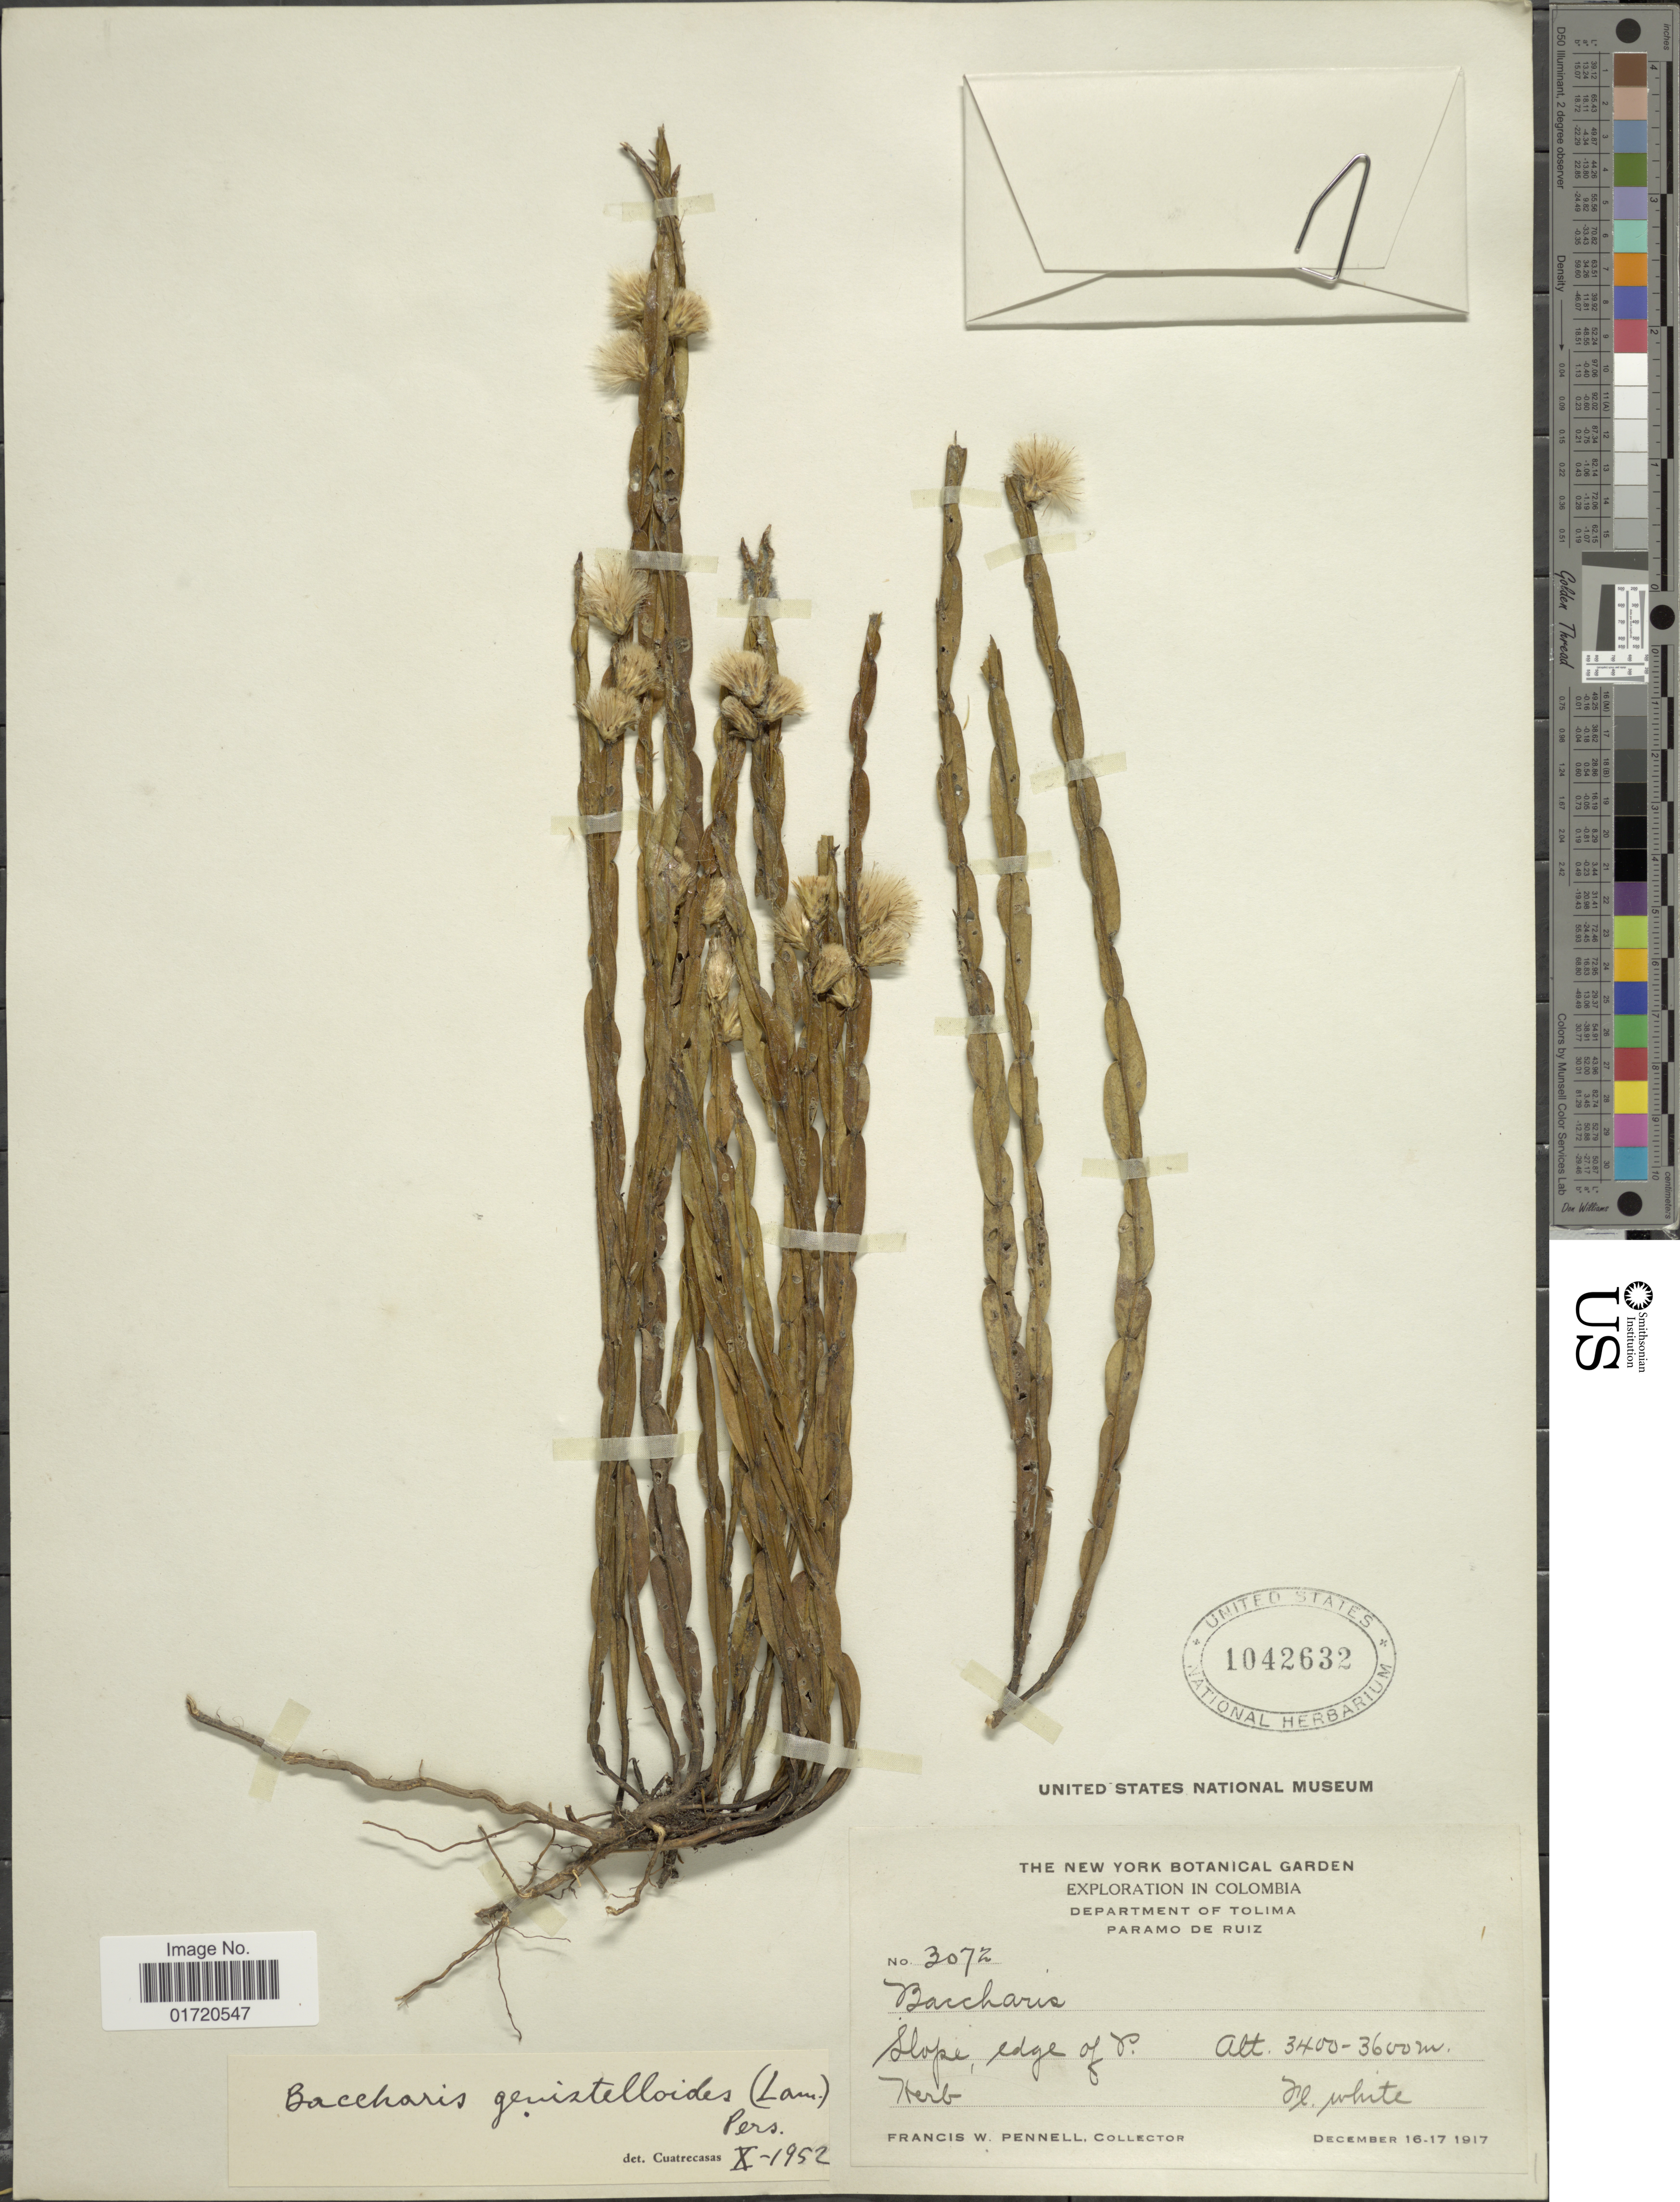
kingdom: Plantae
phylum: Tracheophyta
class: Magnoliopsida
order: Asterales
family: Asteraceae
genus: Baccharis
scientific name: Baccharis genistelloides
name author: (Lam.) Pers.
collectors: F. W. Pennell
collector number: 3072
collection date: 1917-12-16/1917-12-17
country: Colombia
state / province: Tolima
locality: Paramo de Ruiz. Slope, edge f P.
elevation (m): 3400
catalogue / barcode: US 1042632